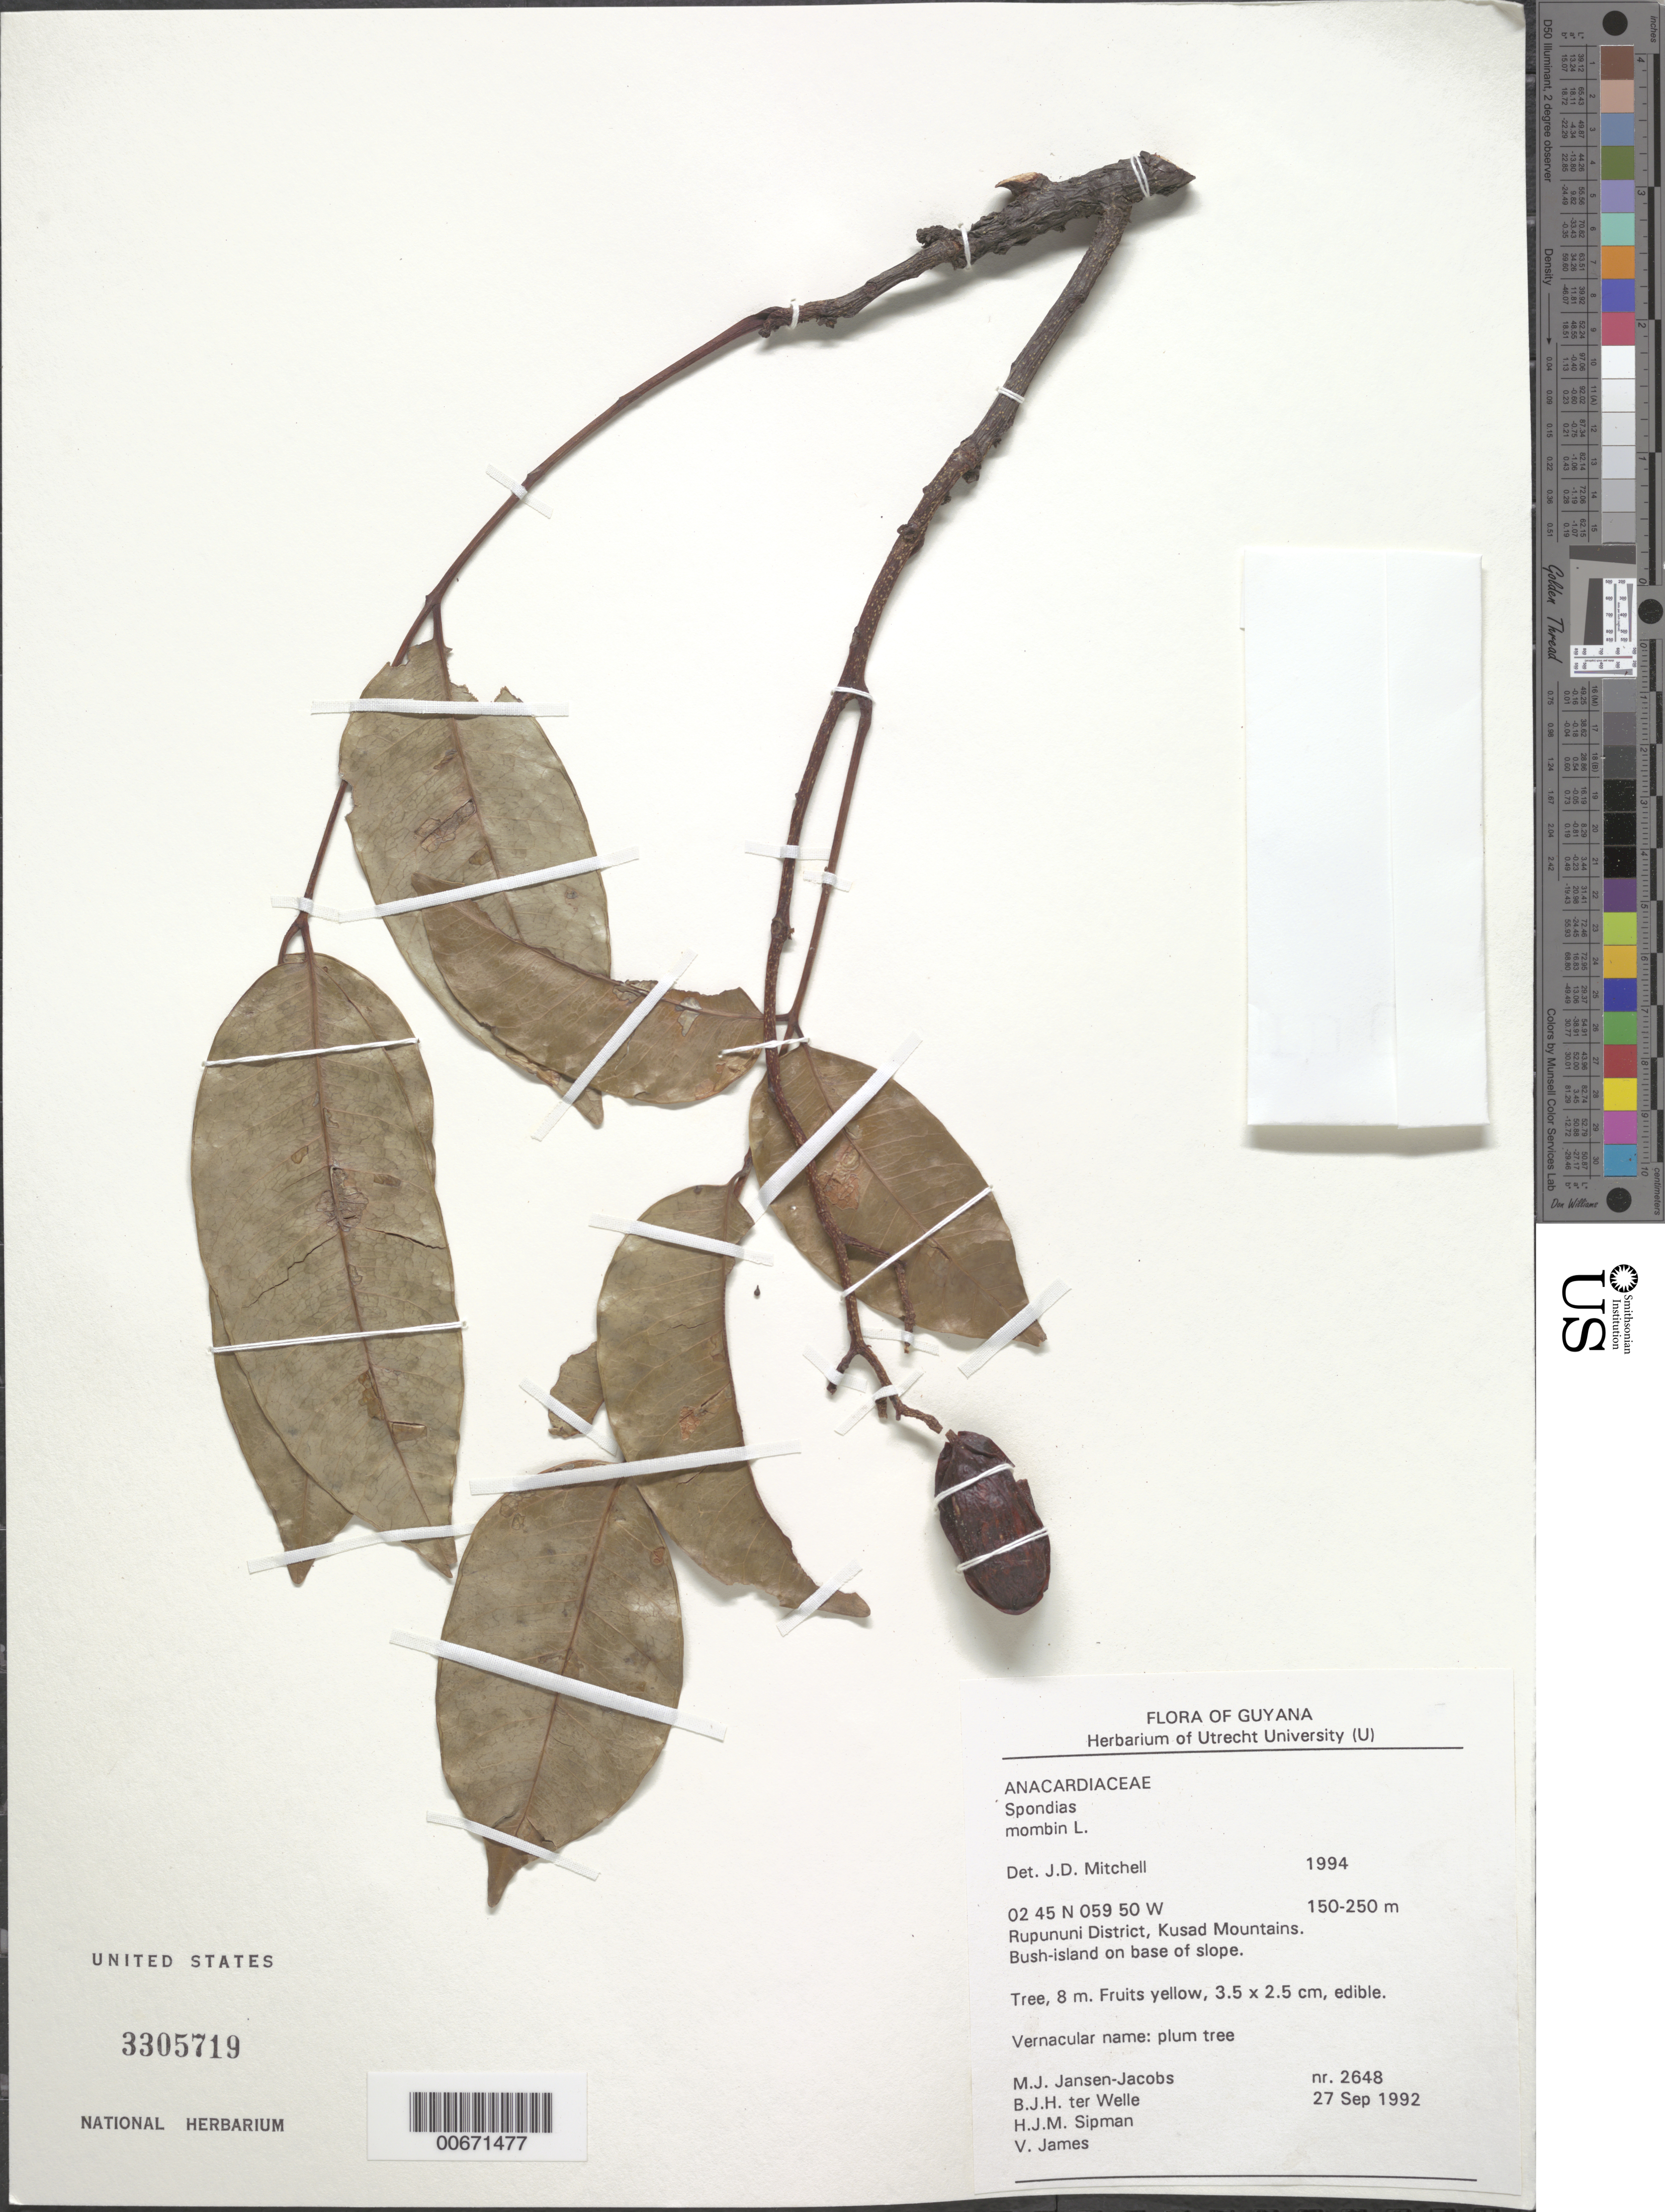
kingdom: Plantae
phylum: Tracheophyta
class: Magnoliopsida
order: Sapindales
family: Anacardiaceae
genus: Spondias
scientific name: Spondias mombin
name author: L.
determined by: Mitchell, John D.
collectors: M. J. Jansen-Jacobs, B. Welle, H. J. M. Sipman & V. James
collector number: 2648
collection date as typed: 27-Sep-92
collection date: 1992-09-27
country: Guyana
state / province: U. Takutu-U. Essequibo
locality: Kusad Mountains, Rupununi District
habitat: Bush island on base of slope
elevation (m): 150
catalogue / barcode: US 3305719